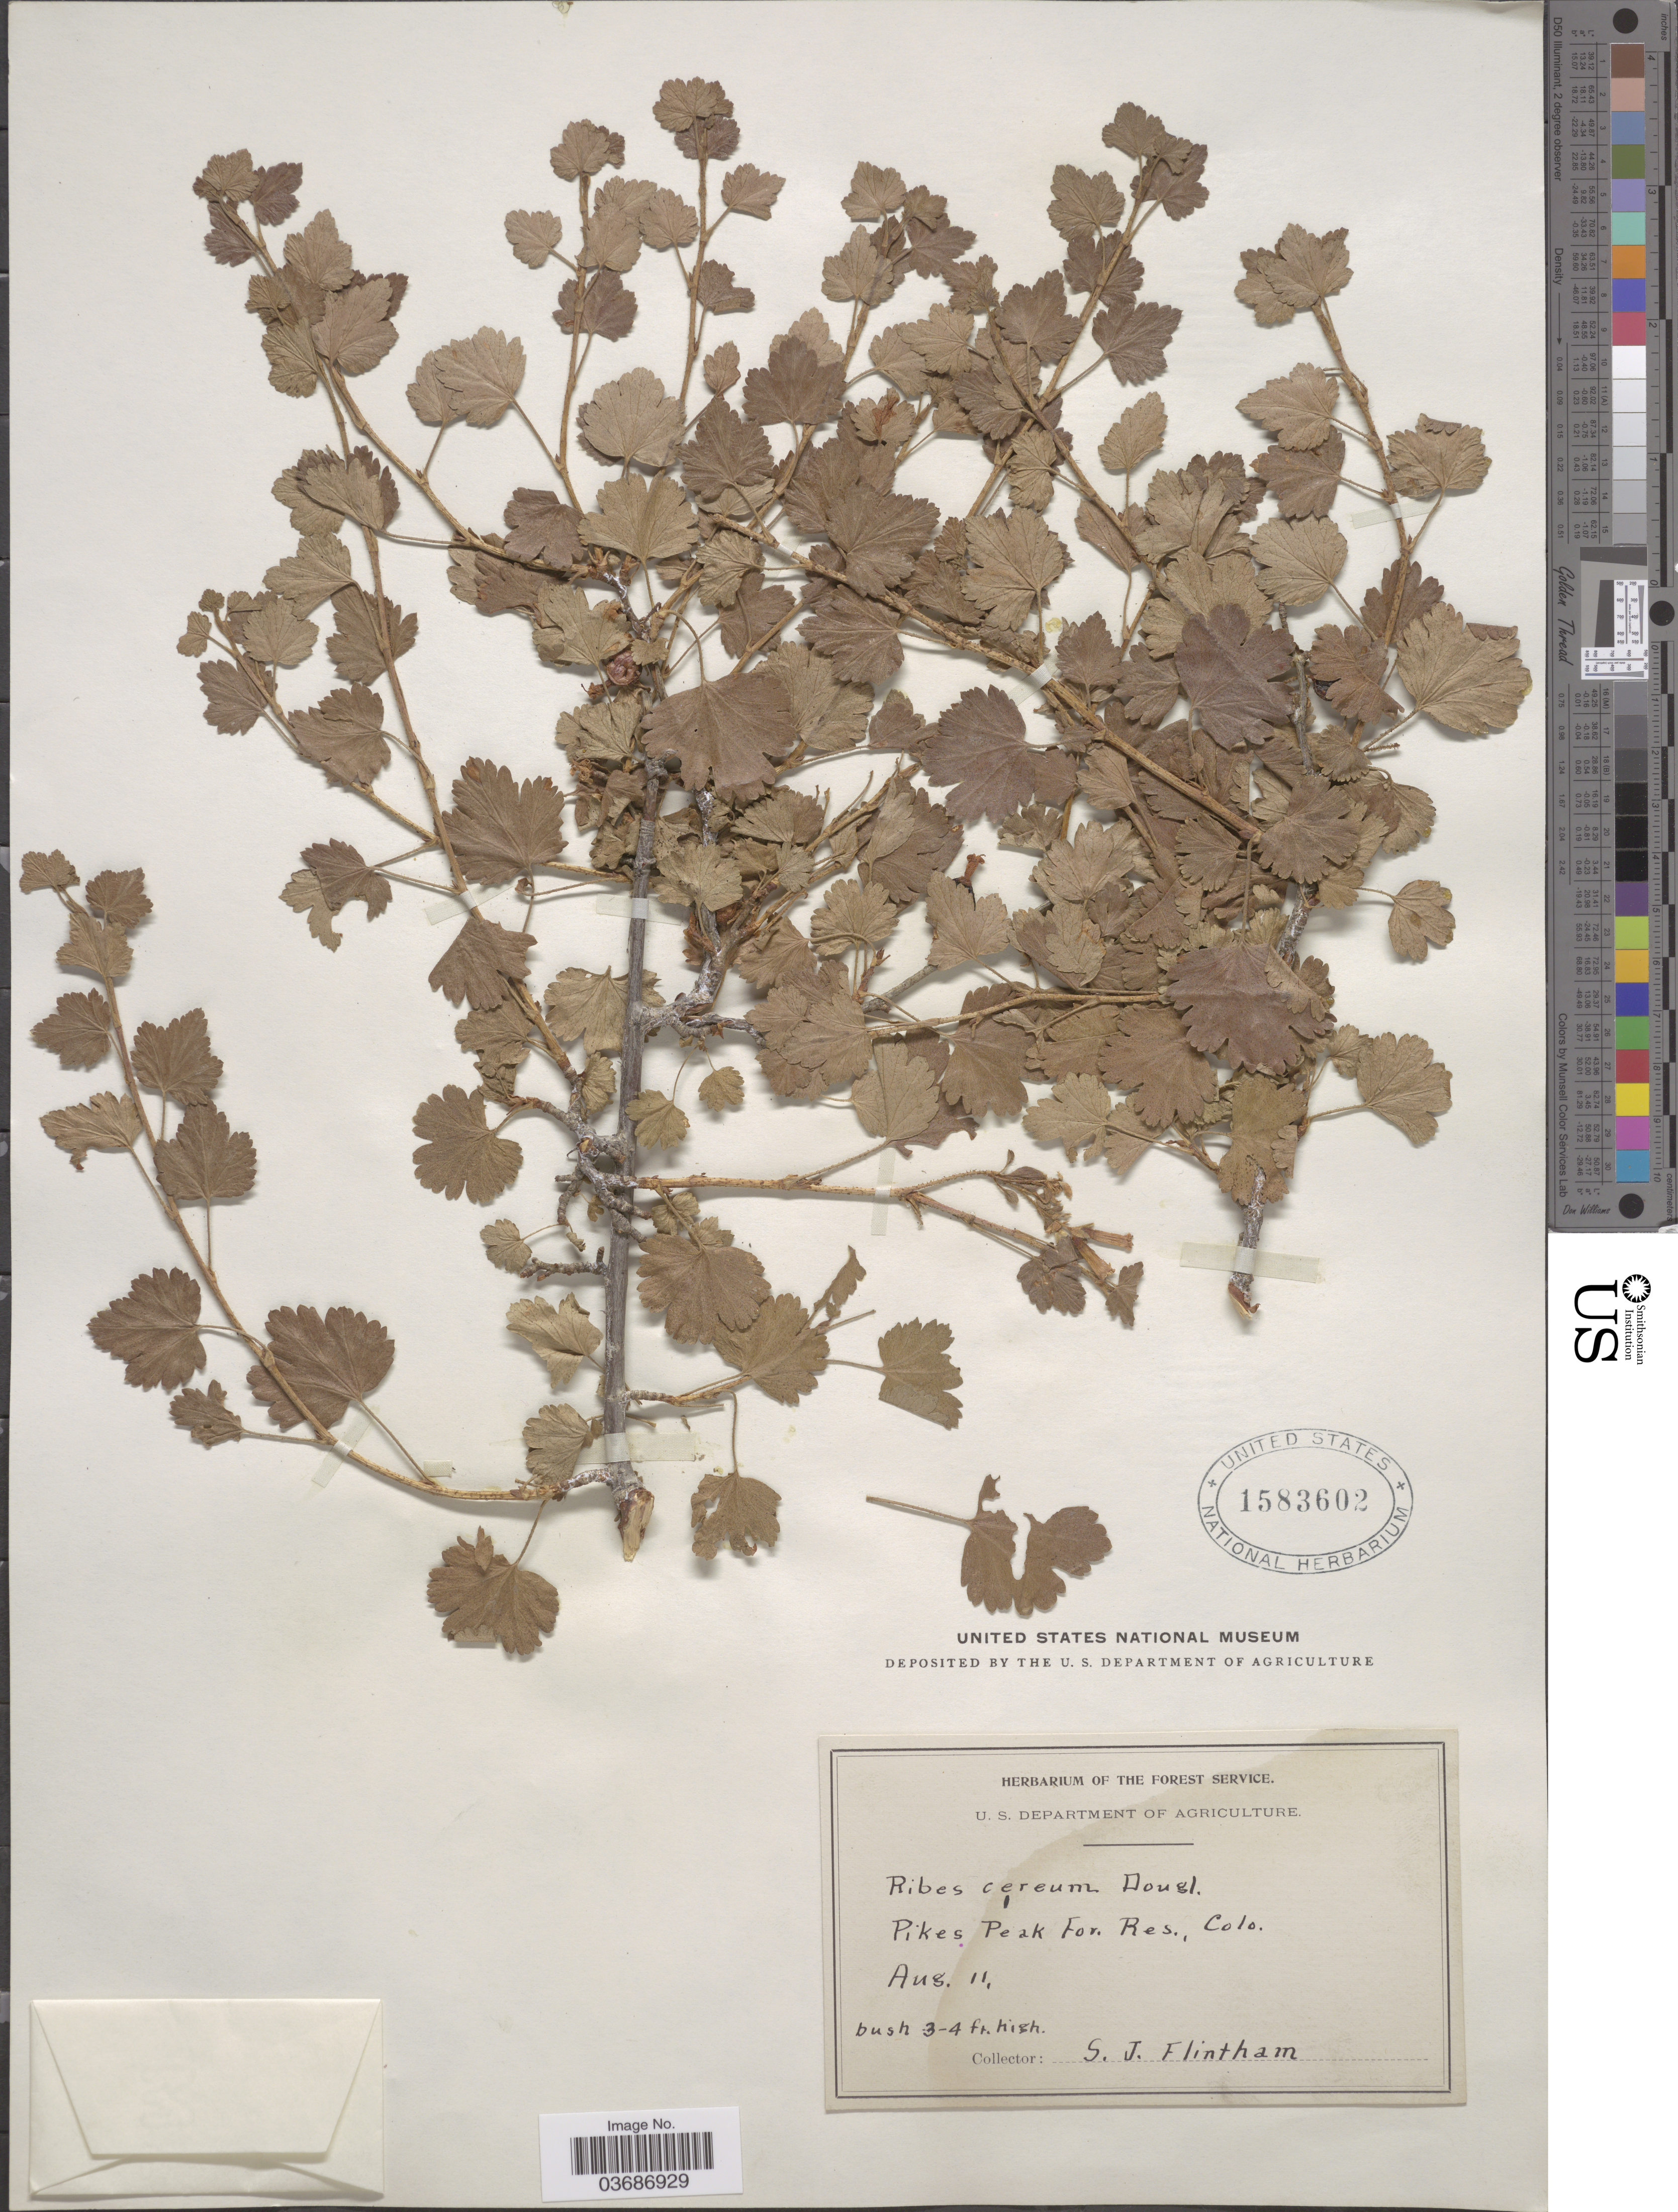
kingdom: Plantae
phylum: Tracheophyta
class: Magnoliopsida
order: Saxifragales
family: Grossulariaceae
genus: Ribes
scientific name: Ribes cereum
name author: Douglas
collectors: S. Flintham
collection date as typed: Transcribed d/m/y: /8/11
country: United States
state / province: Colorado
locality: Pikes Peak For. Res.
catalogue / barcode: US 1583602